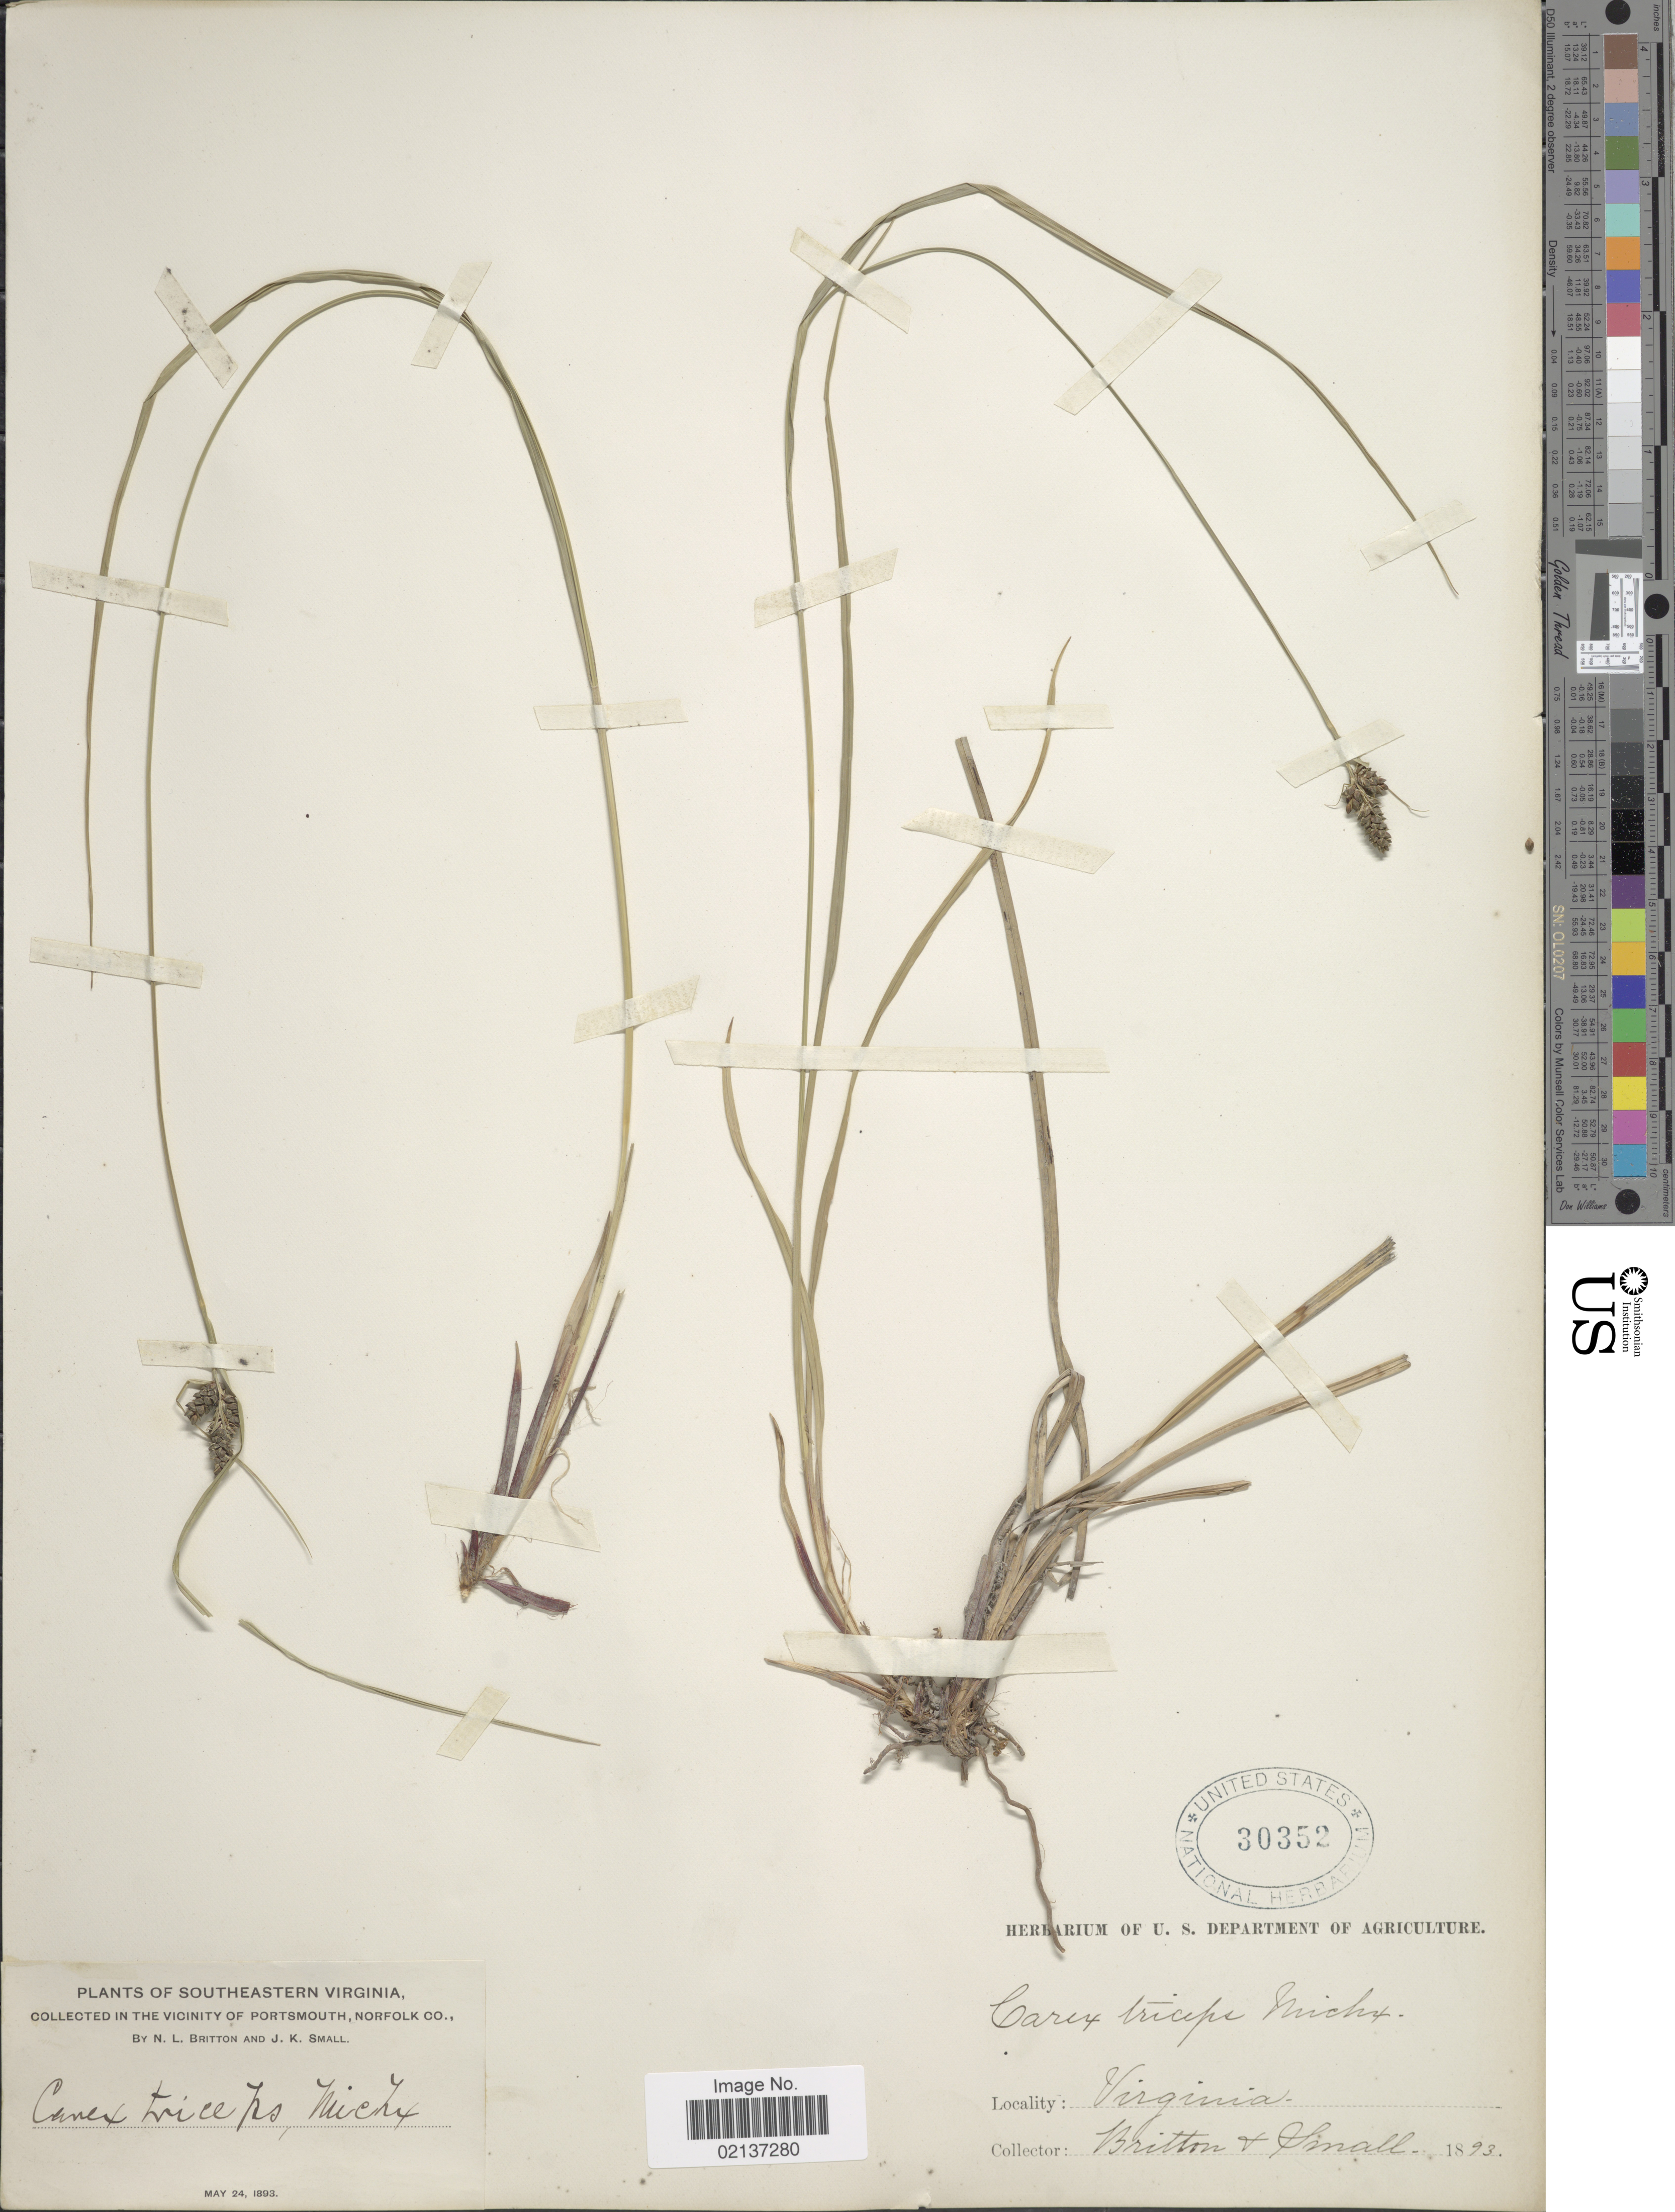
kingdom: Plantae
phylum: Tracheophyta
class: Liliopsida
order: Poales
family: Cyperaceae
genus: Carex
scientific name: Carex hirsutella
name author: Mack.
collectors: N. Britton & J. K. Small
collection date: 1893-05-24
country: United States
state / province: Virginia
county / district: Rappahannock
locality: Southeastern Virginia, in the vicinity of Portsmouth, Norfolk Co.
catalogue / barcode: US 30352